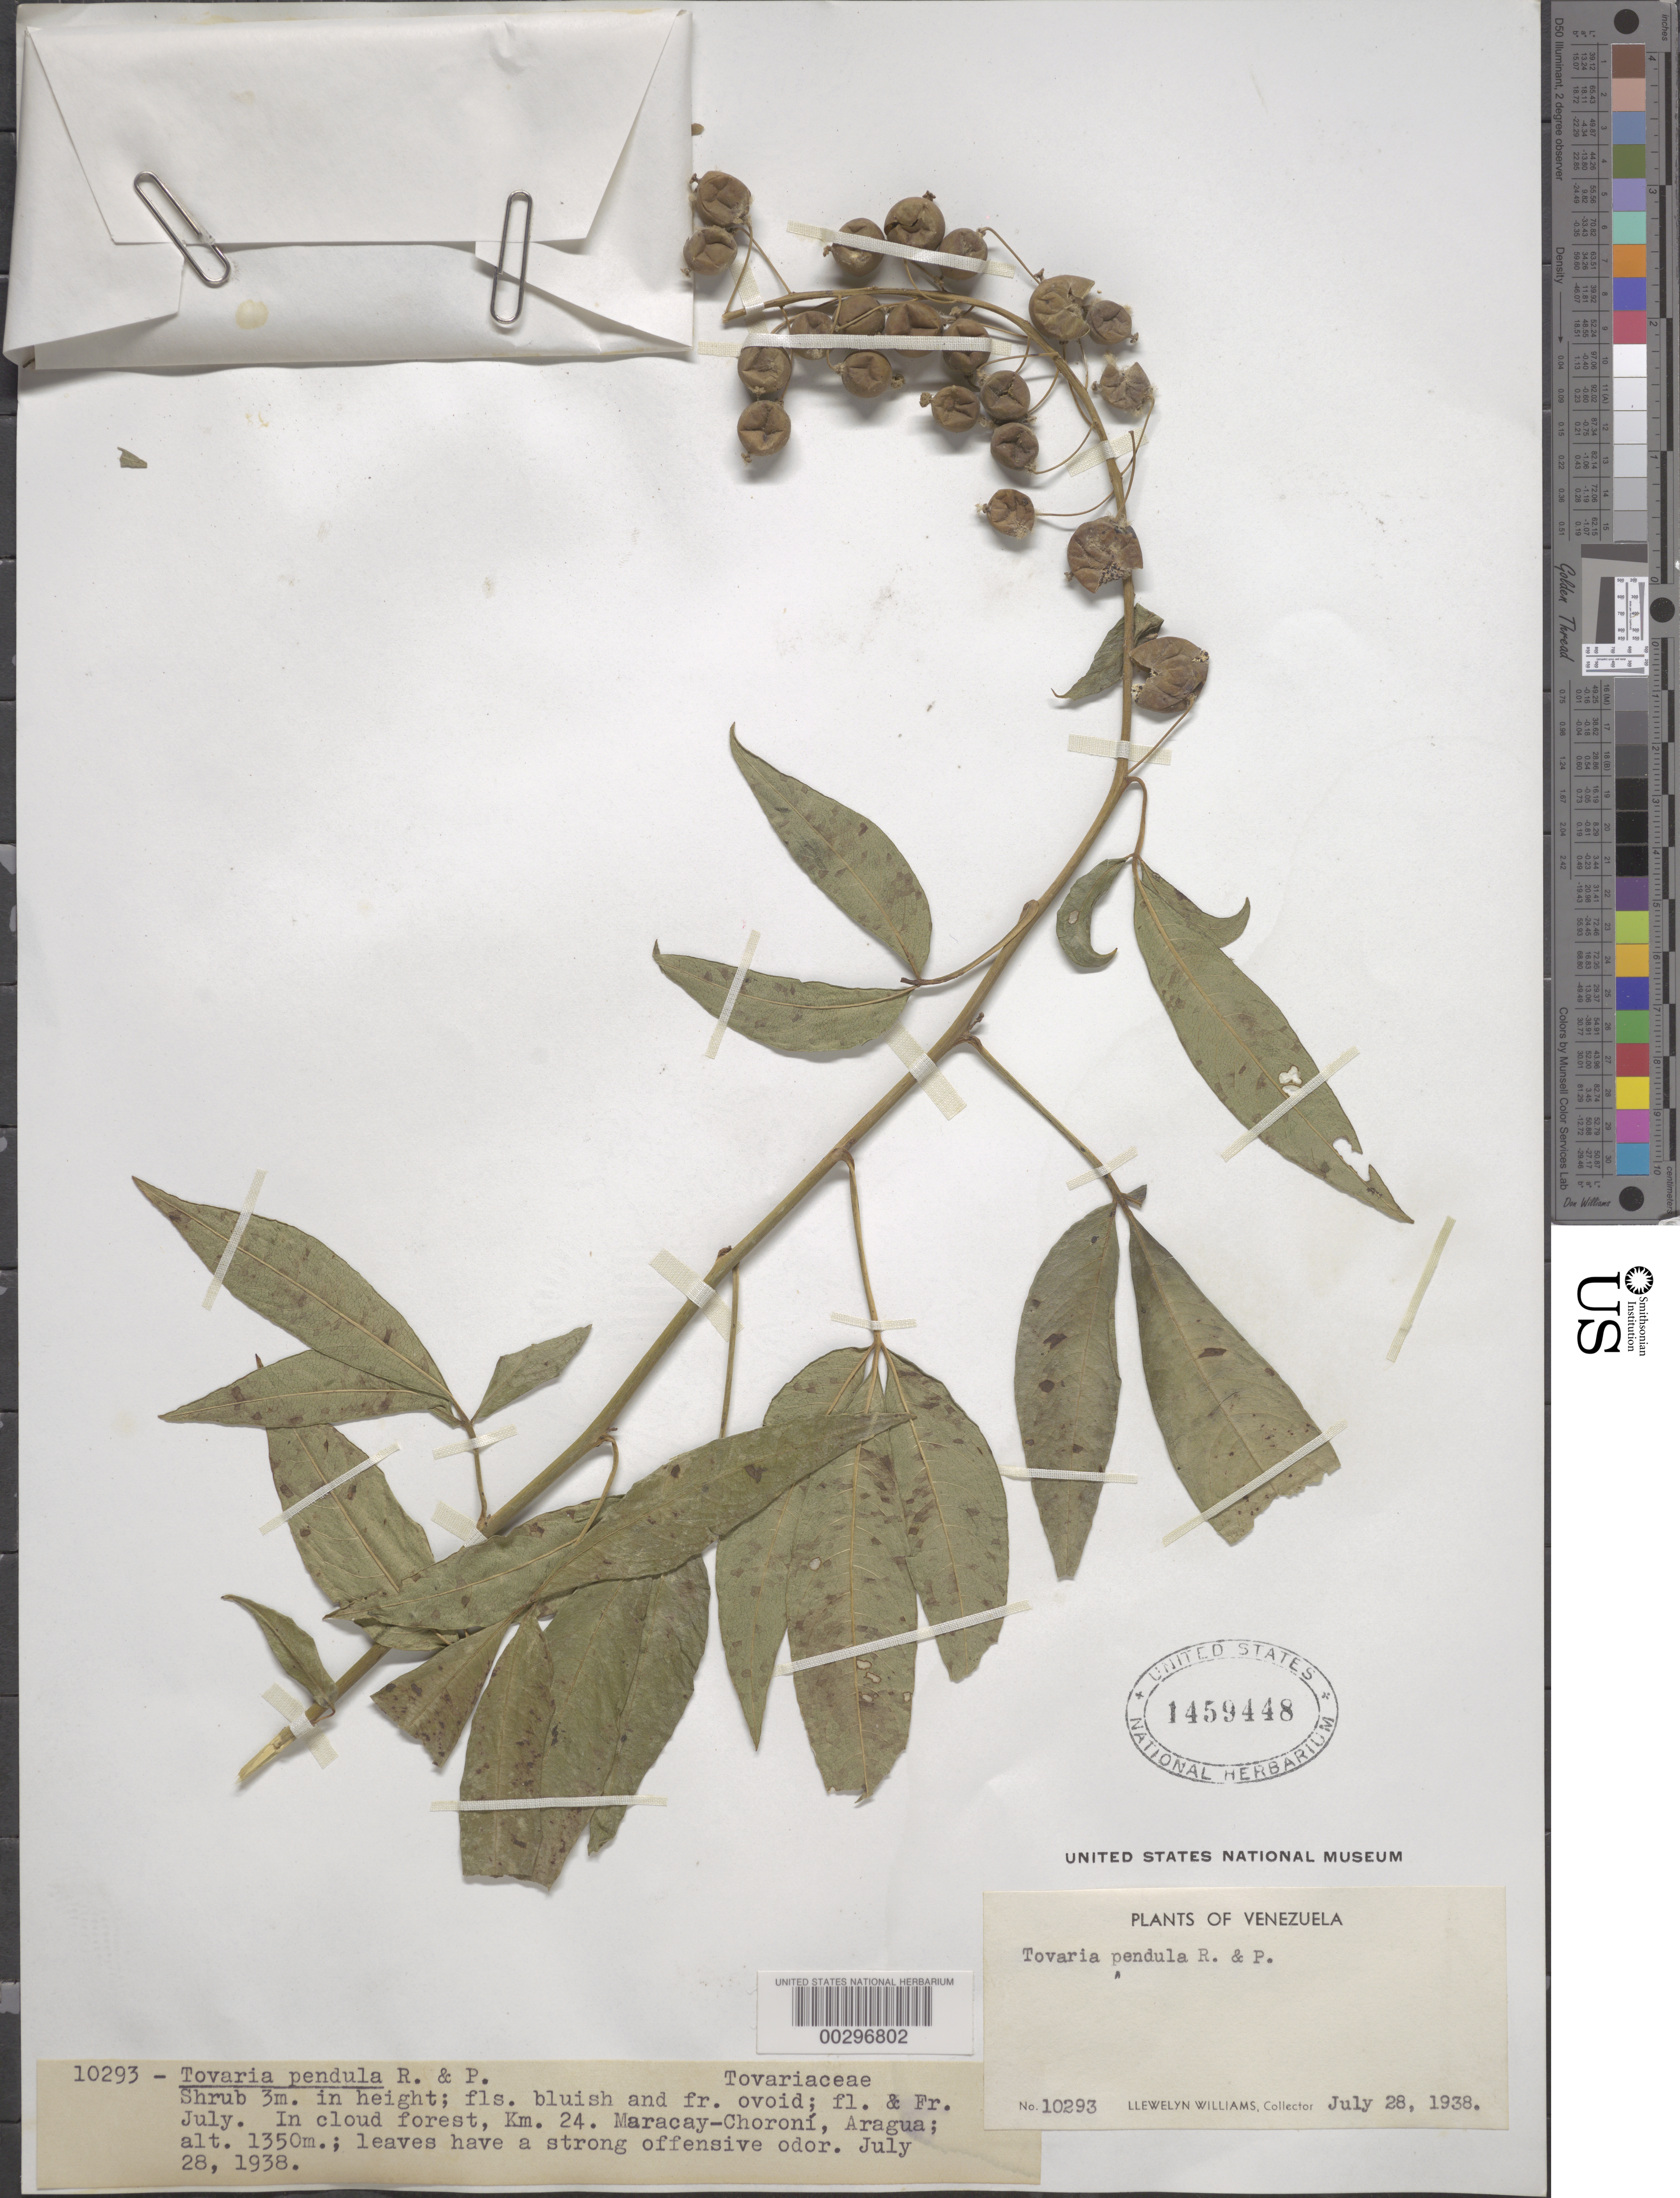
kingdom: Plantae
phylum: Tracheophyta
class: Magnoliopsida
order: Brassicales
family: Tovariaceae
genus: Tovaria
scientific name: Tovaria pendula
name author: Ruiz & Pav.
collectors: Ll. Williams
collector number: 10293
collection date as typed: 28 Jul 1938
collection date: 1938-07-28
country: Venezuela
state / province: Aragua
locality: Carretera maracay - choroni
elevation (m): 1350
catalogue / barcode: US 1459448